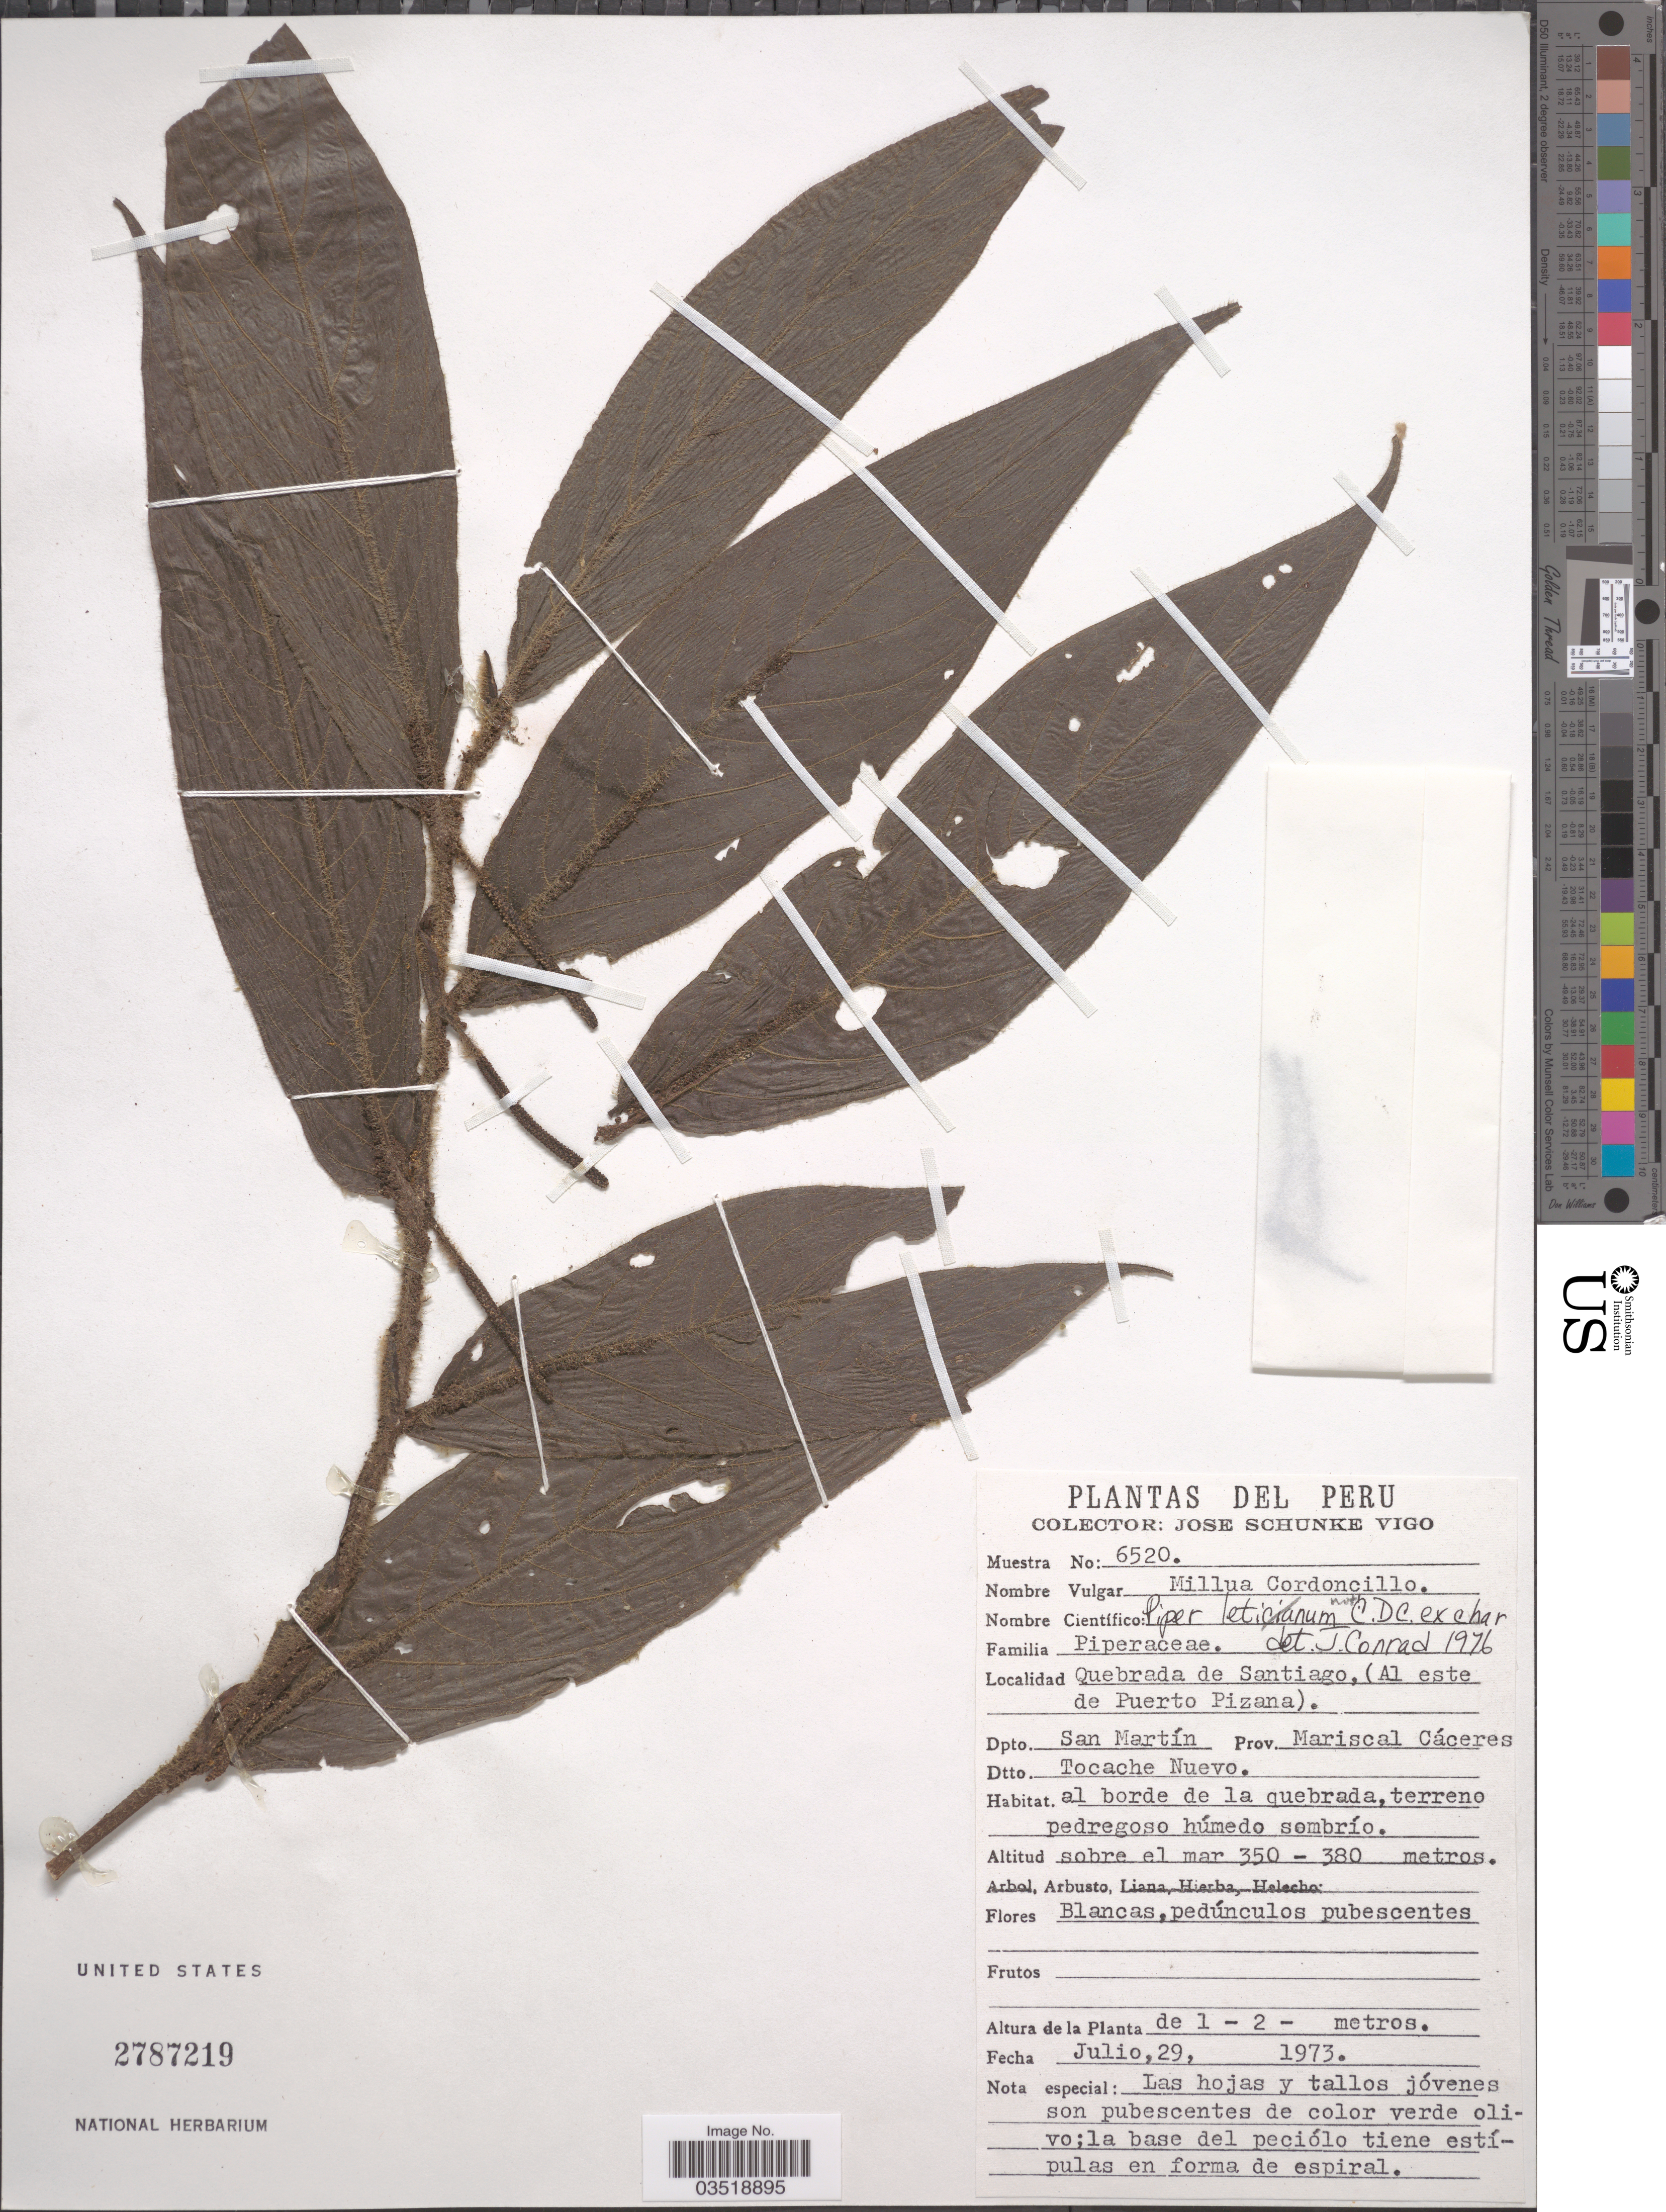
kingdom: Plantae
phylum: Tracheophyta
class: Magnoliopsida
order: Piperales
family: Piperaceae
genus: Piper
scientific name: Piper affictum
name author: Trel.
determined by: Jaramillo, M. Alejandra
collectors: J. Schunke Vigo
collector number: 6520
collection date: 1973-07-29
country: Peru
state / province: San Martín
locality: Quebrada de Santiago, (Al este de Puerto Pizana). Dpto. San Martín. Prov. Mariscal Cáceres. Dtto. Tocache Nuevo.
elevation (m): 350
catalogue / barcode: US 2787219